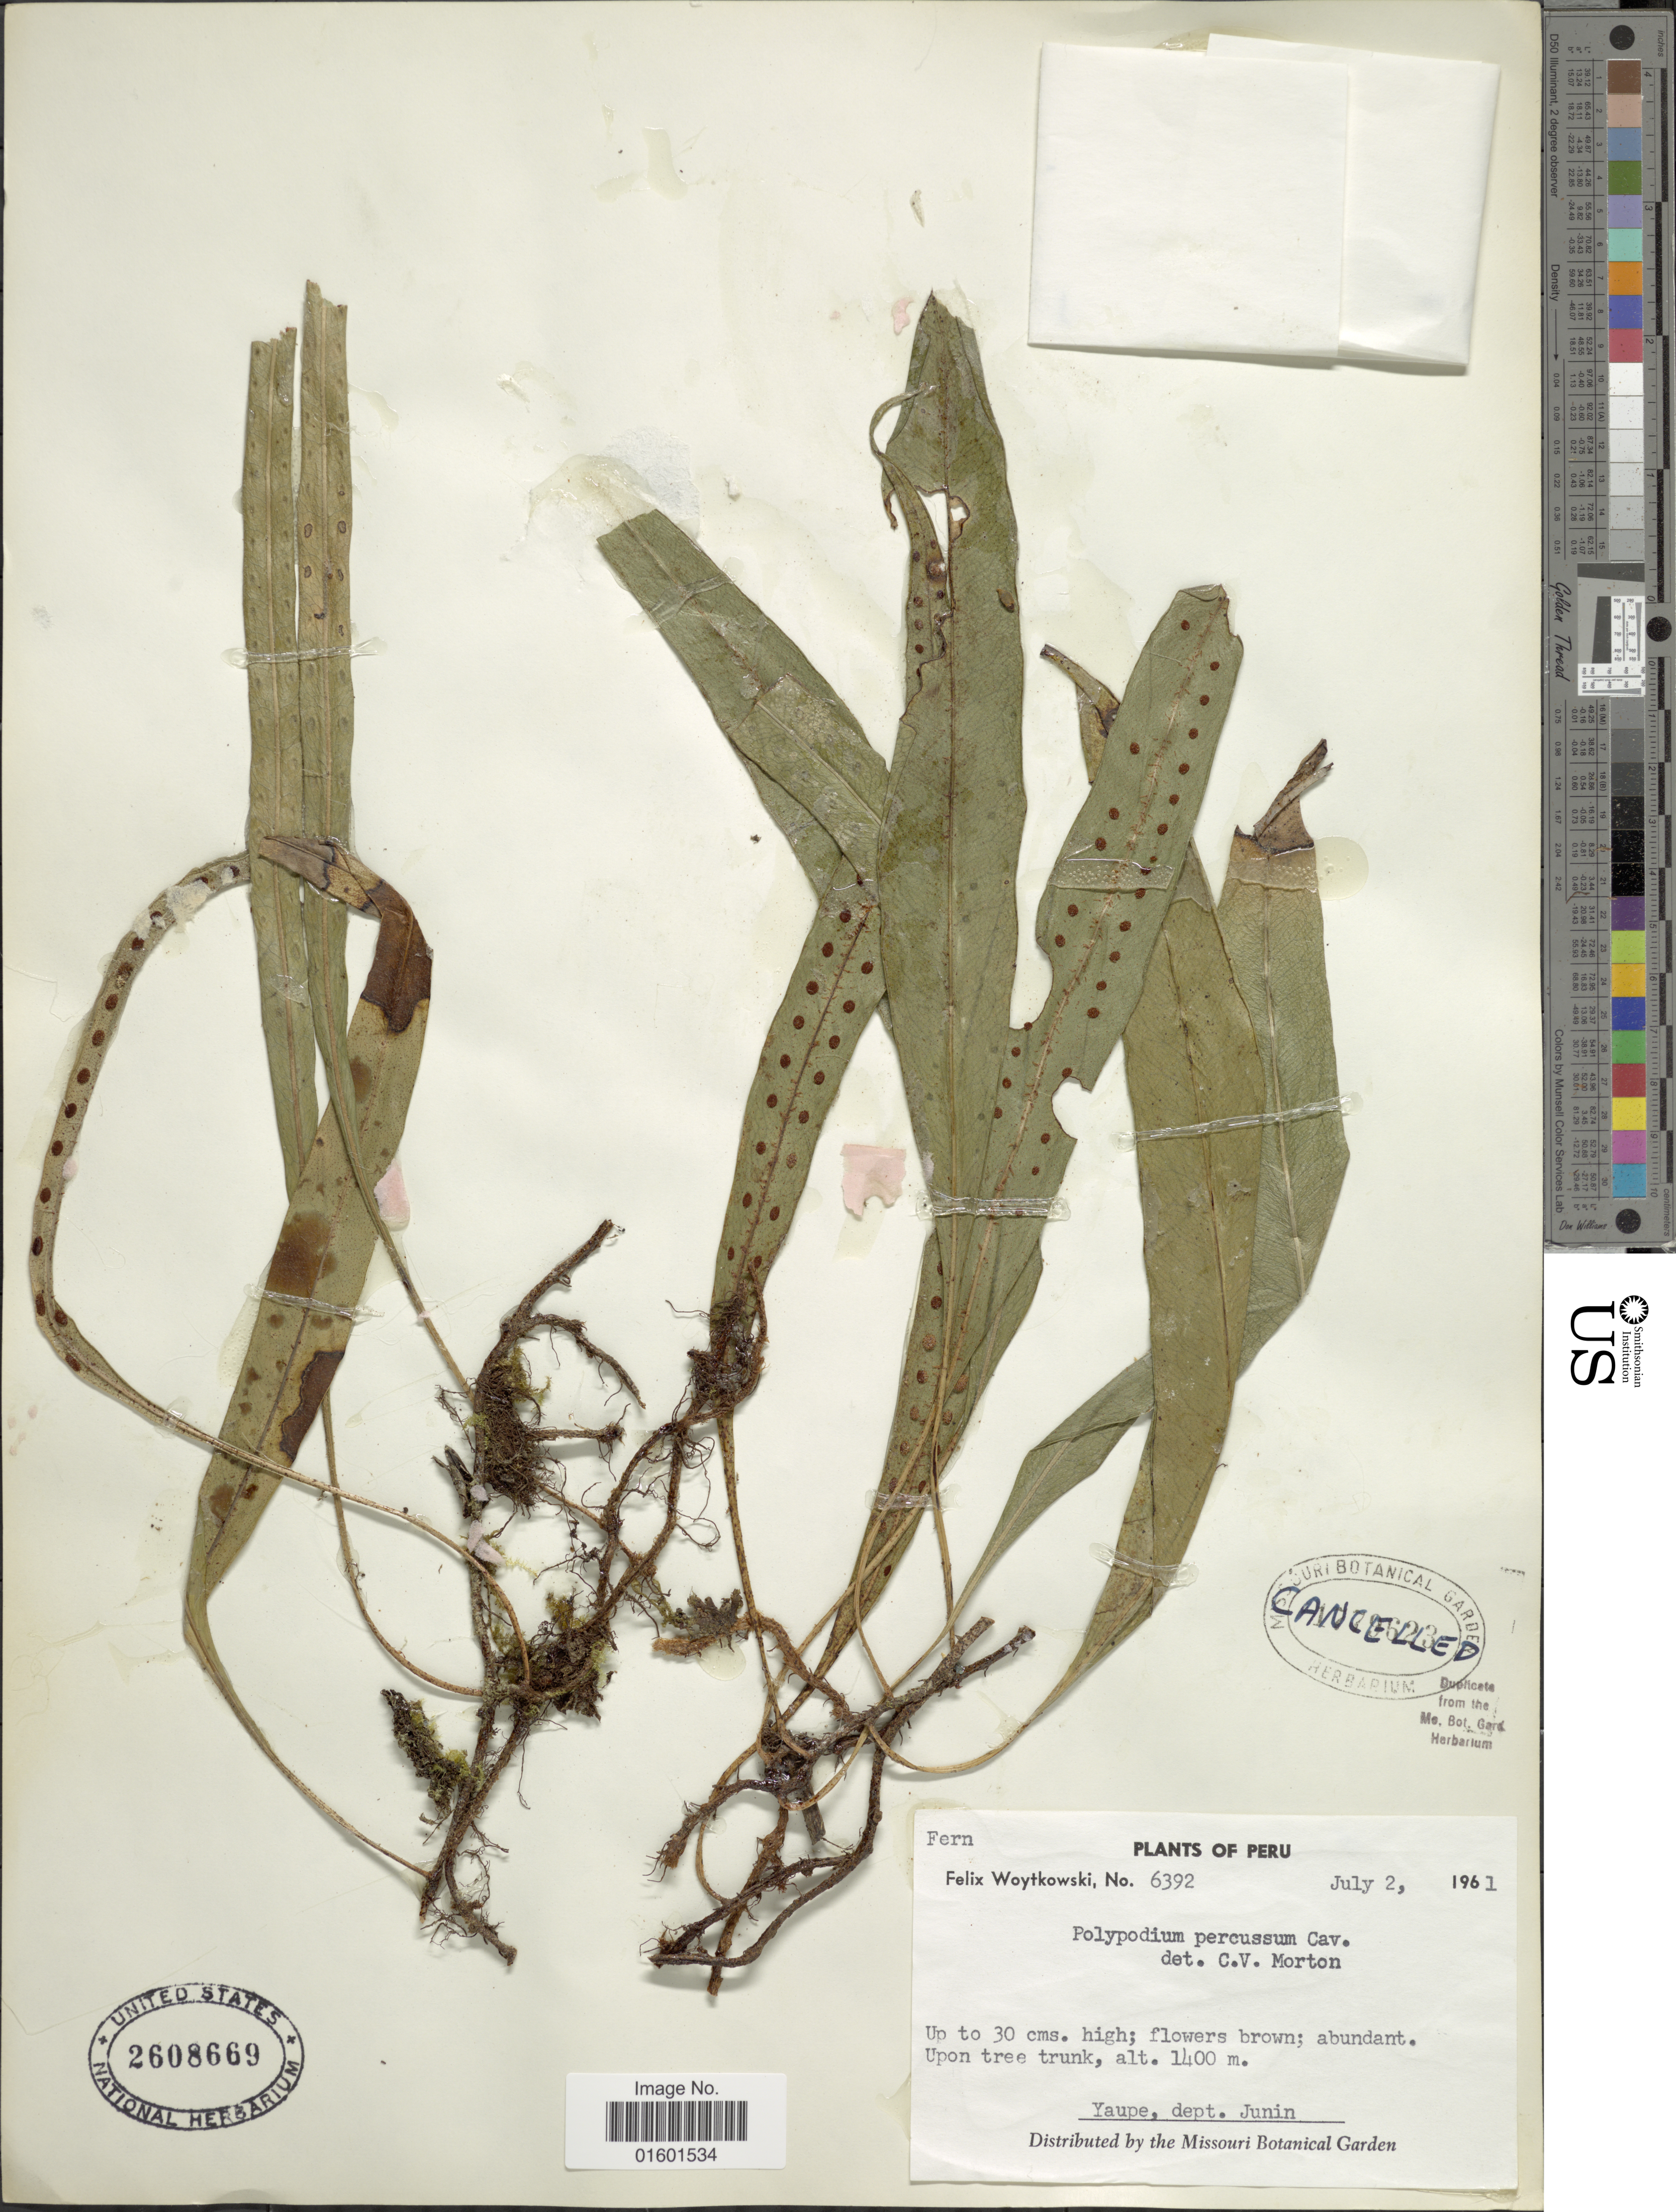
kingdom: Plantae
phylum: Tracheophyta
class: Polypodiopsida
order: Polypodiales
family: Polypodiaceae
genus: Microgramma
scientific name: Microgramma percussa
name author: (Cav.) de la Sota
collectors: F. Woytkowski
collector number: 6392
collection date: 1961-07-02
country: Peru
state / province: Junín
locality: Yaupe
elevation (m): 1400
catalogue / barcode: US 2608669